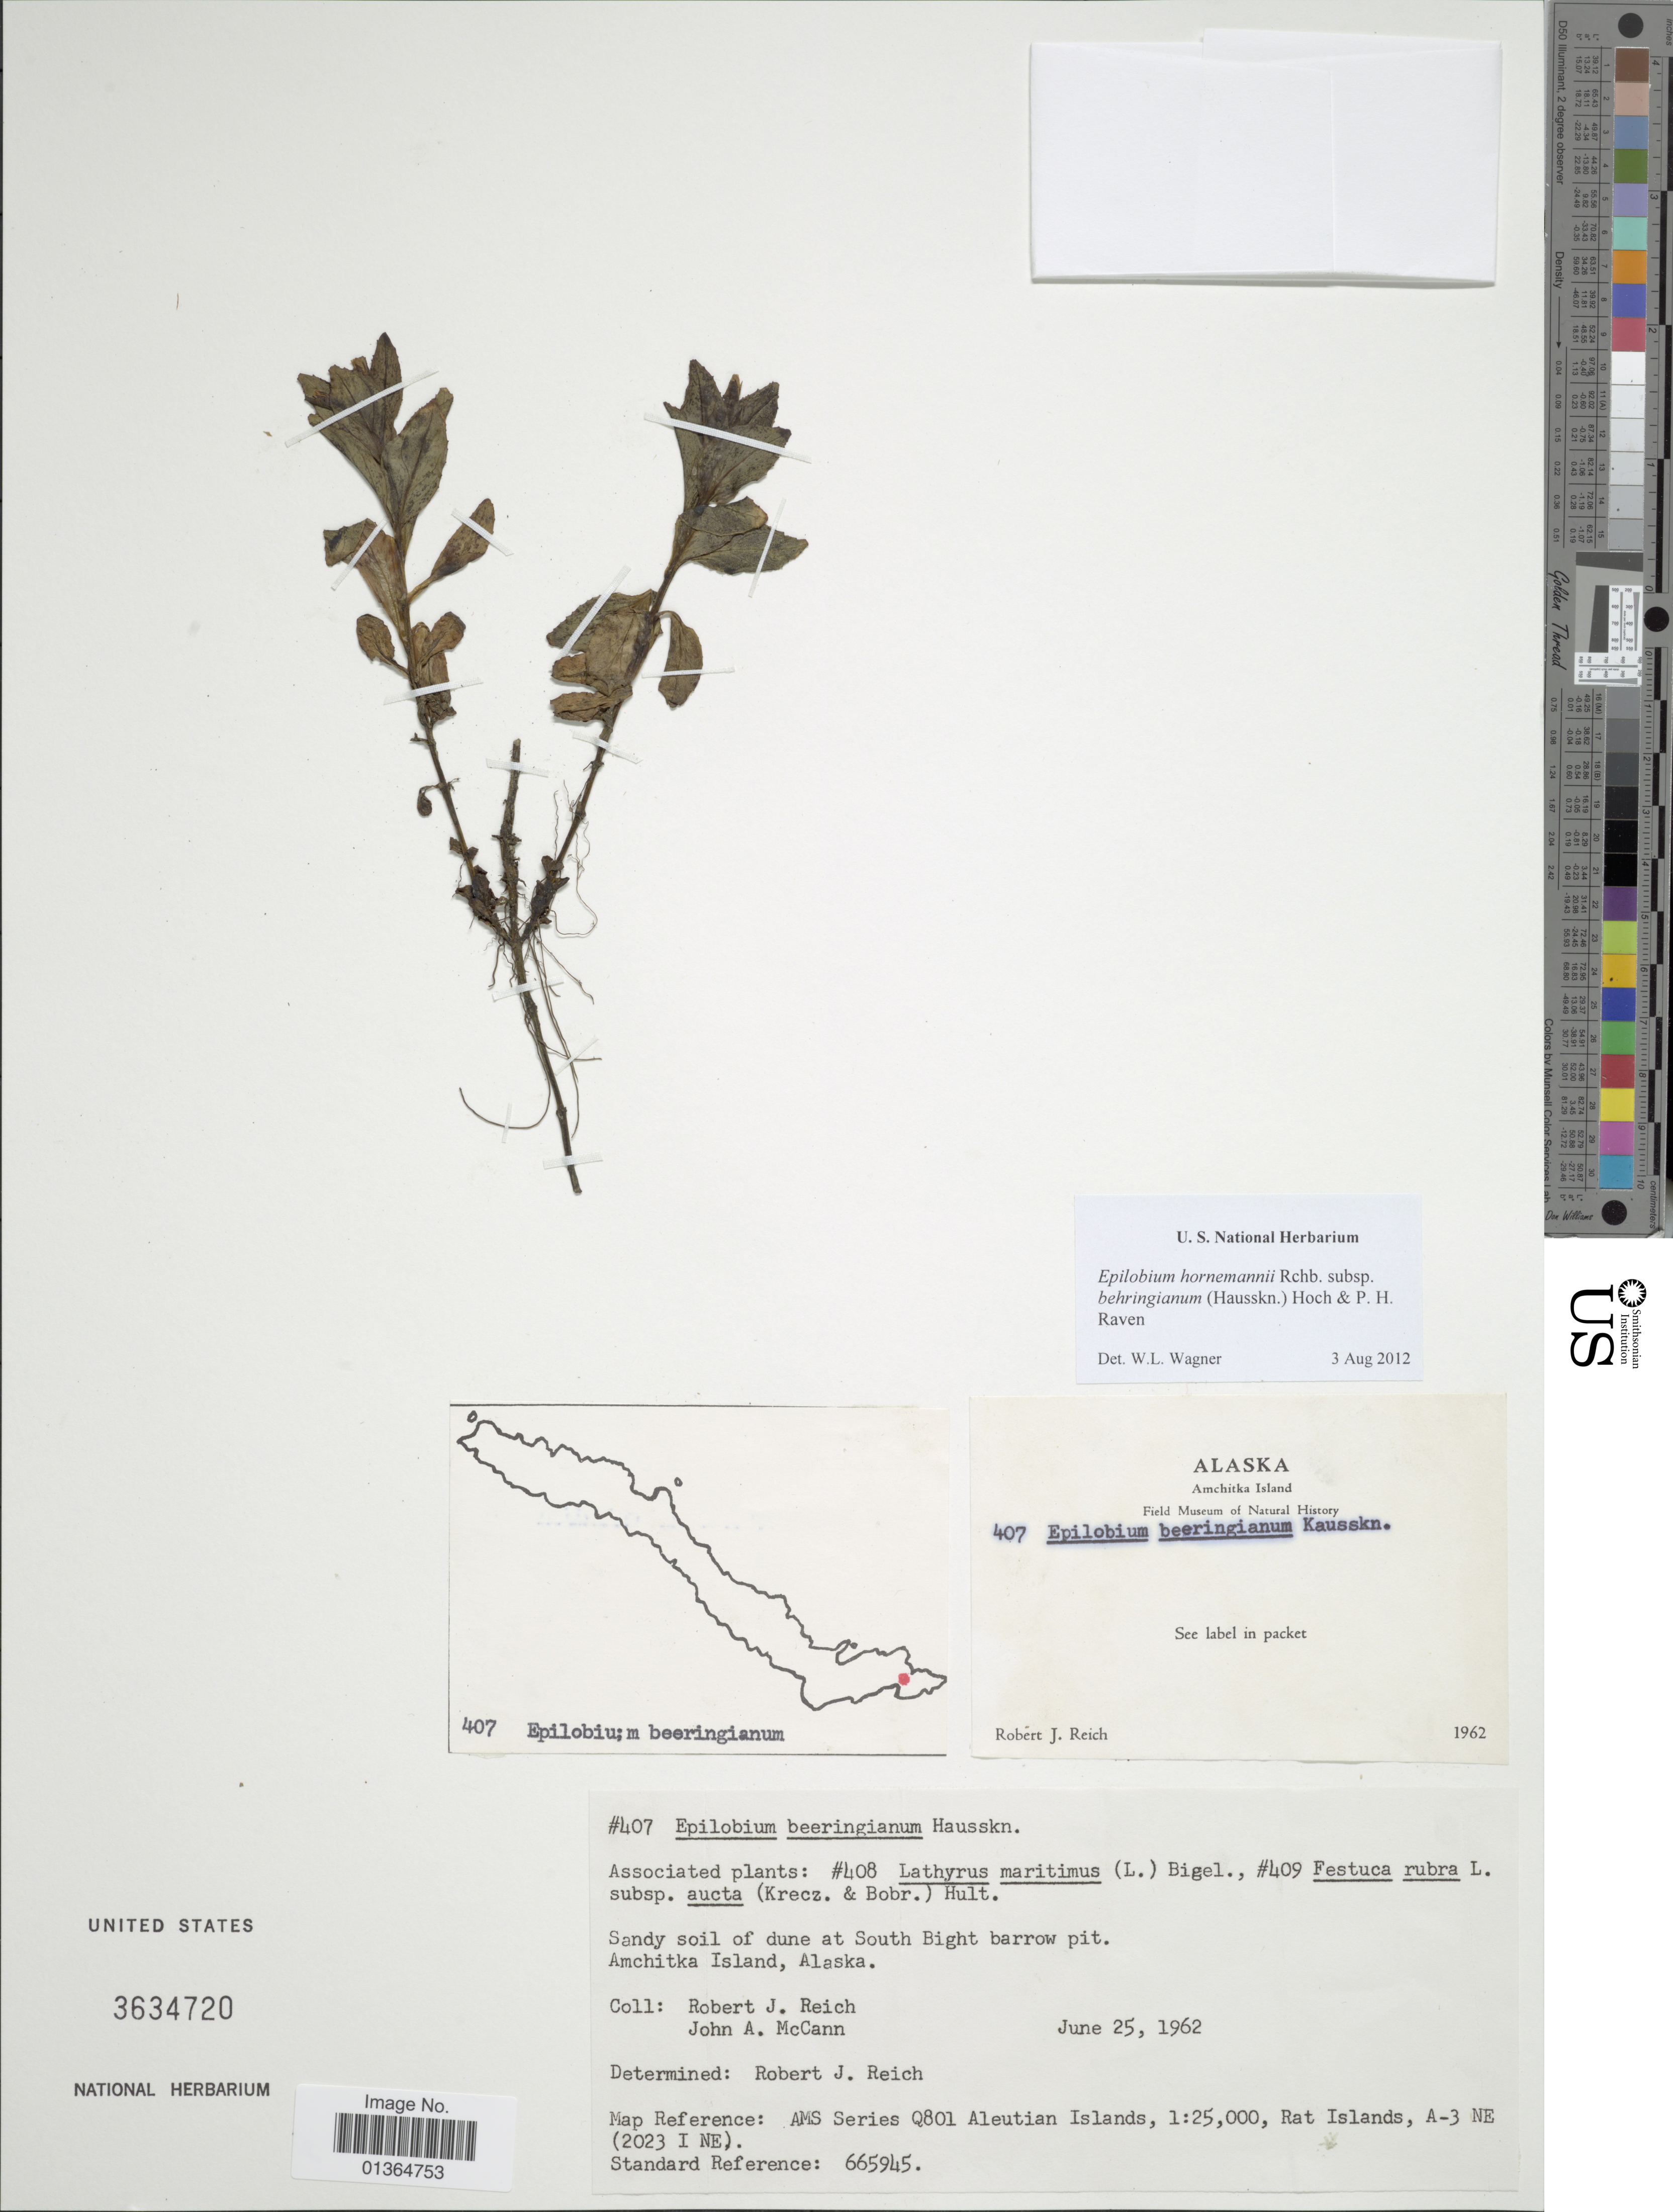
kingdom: Plantae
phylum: Tracheophyta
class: Magnoliopsida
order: Myrtales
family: Onagraceae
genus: Epilobium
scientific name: Epilobium hornemannii subsp. behringianum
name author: (Hausskn.) Hoch & P.H. Raven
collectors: R. Reich & J. A. McCann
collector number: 407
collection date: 1962-06-25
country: United States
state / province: Alaska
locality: Sandy soil of dune at South Bight barrow pit. Amchitka Island.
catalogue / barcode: US 3634720